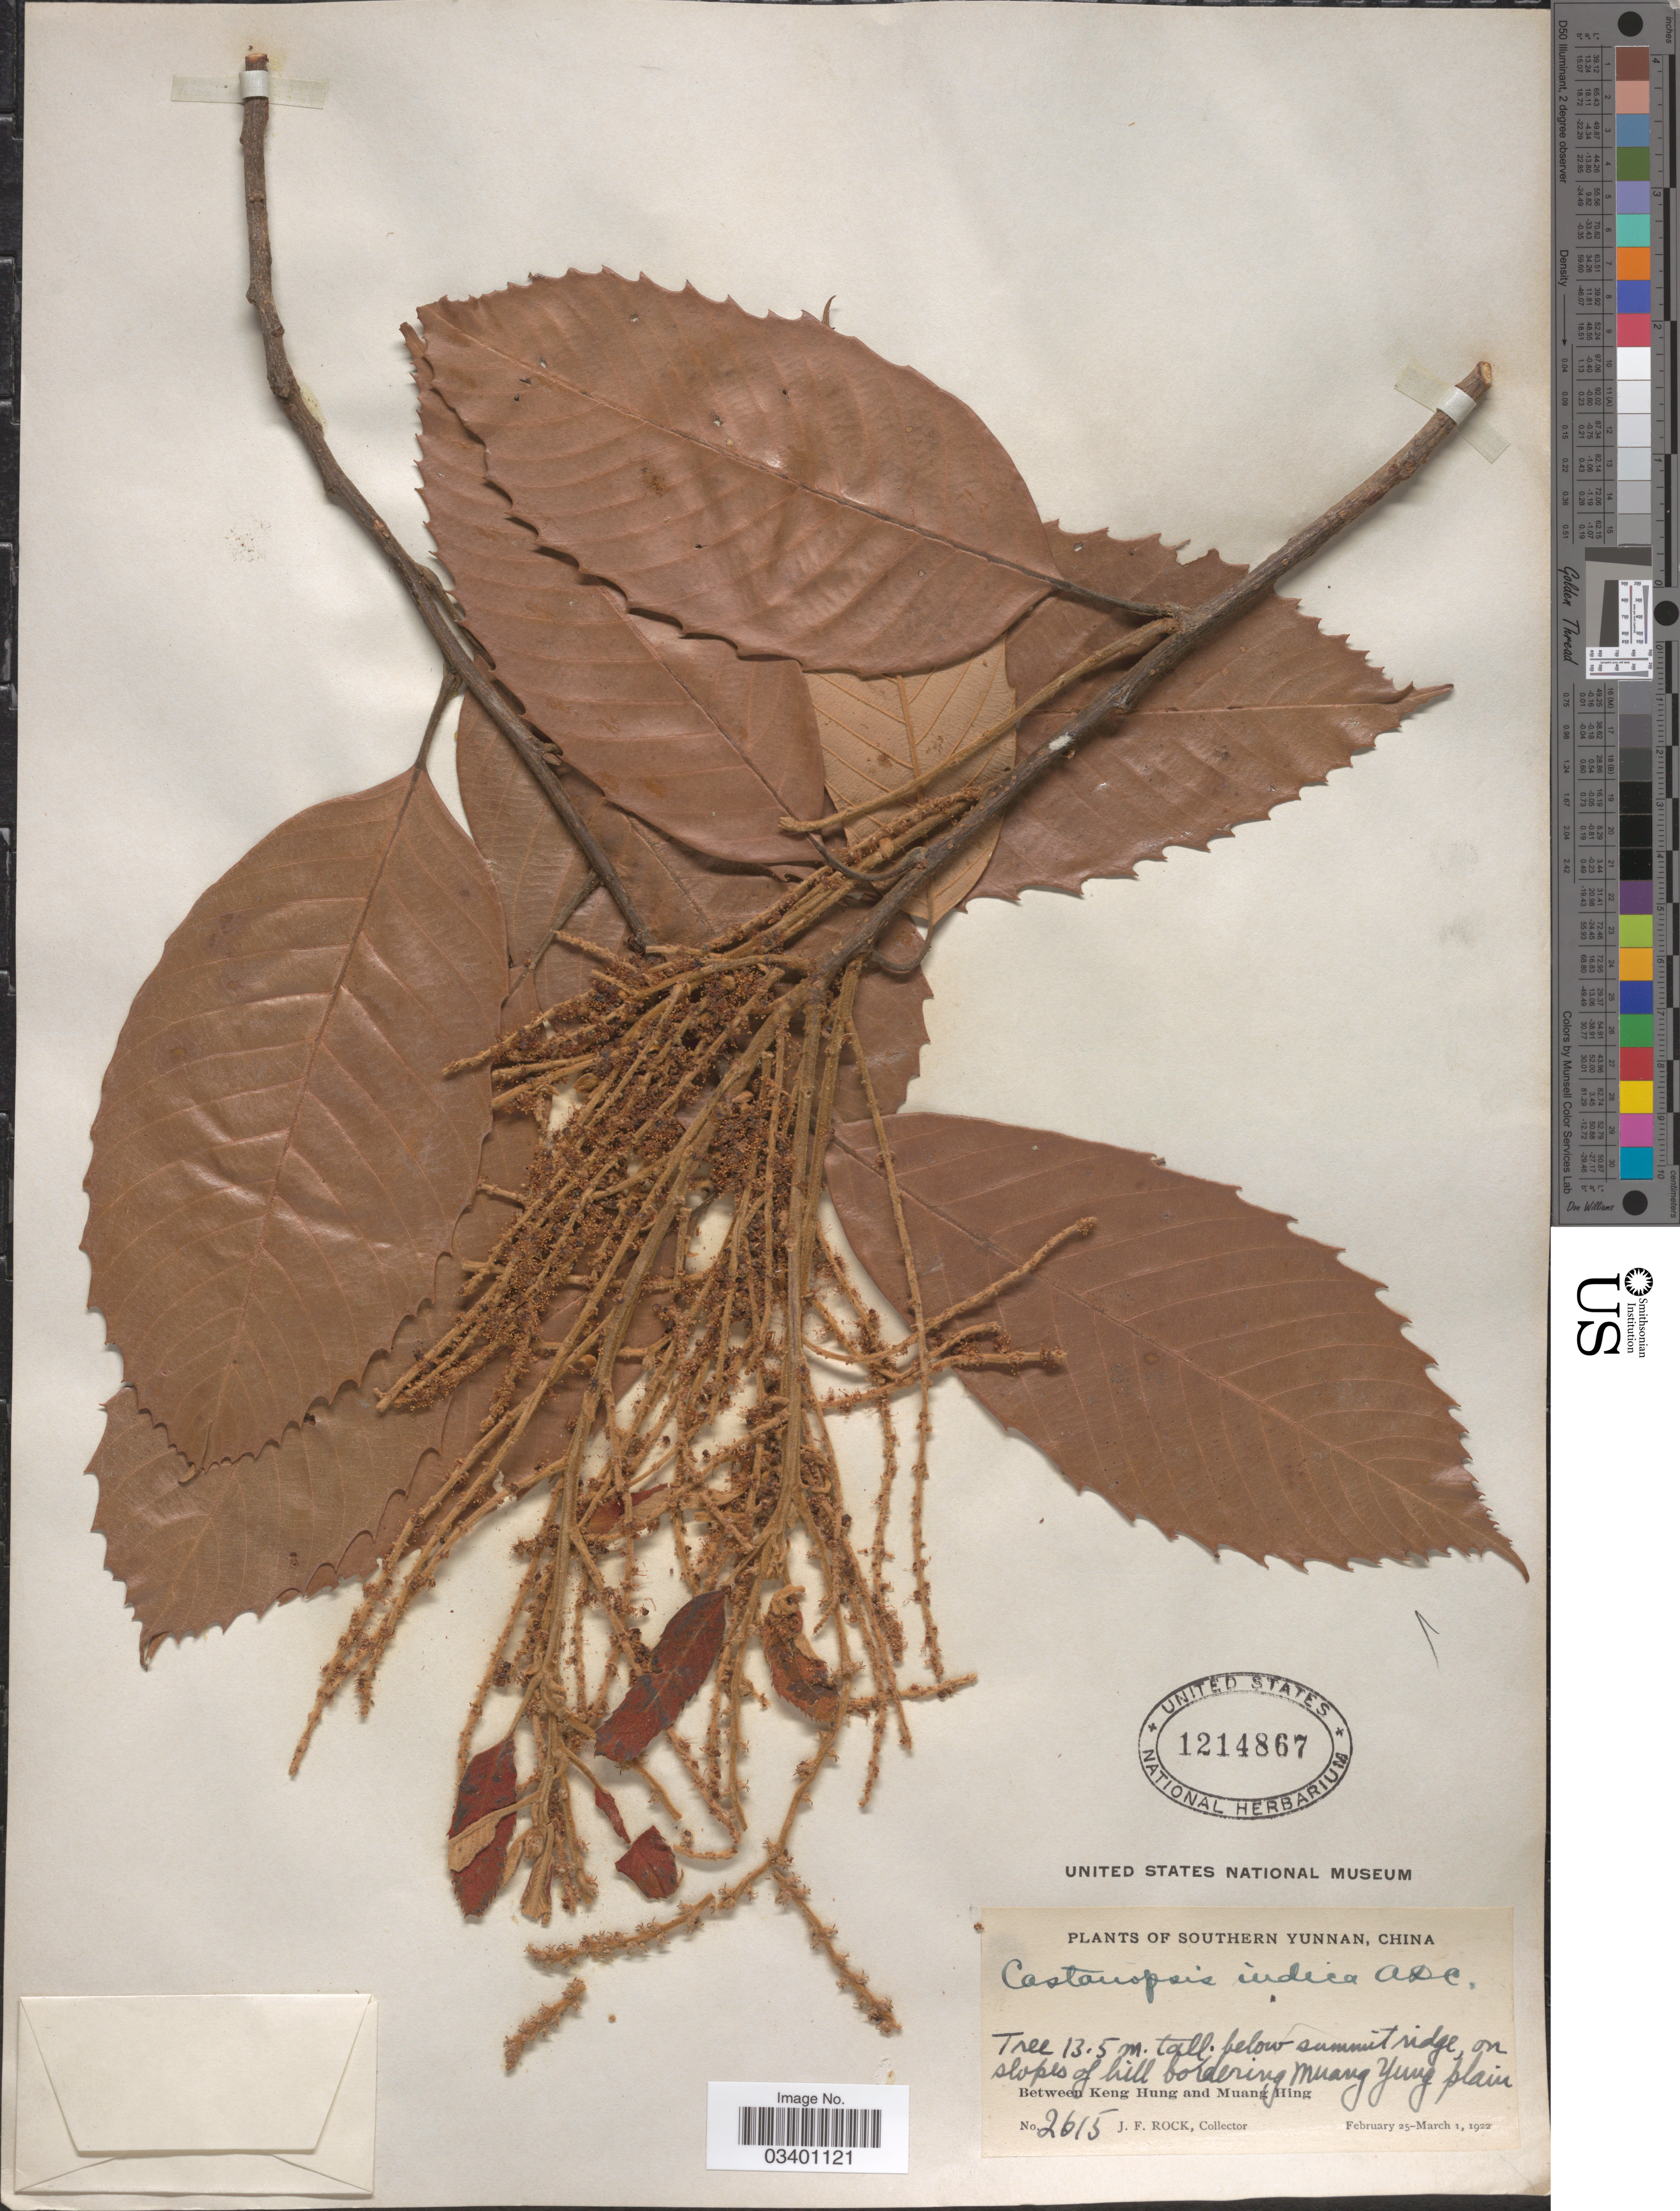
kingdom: Plantae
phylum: Tracheophyta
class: Magnoliopsida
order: Fagales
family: Fagaceae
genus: Castanopsis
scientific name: Castanopsis indica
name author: (Roxb.) A. DC.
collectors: J. Rock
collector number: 2615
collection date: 1922-02-25/1922-03-01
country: China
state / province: Yunnan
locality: Southern Yunnan. Below summit ridge, on slopes of hill bordering Muang Yung Plain. Between Keng Hung and Muang Hing.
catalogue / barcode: US 1214867